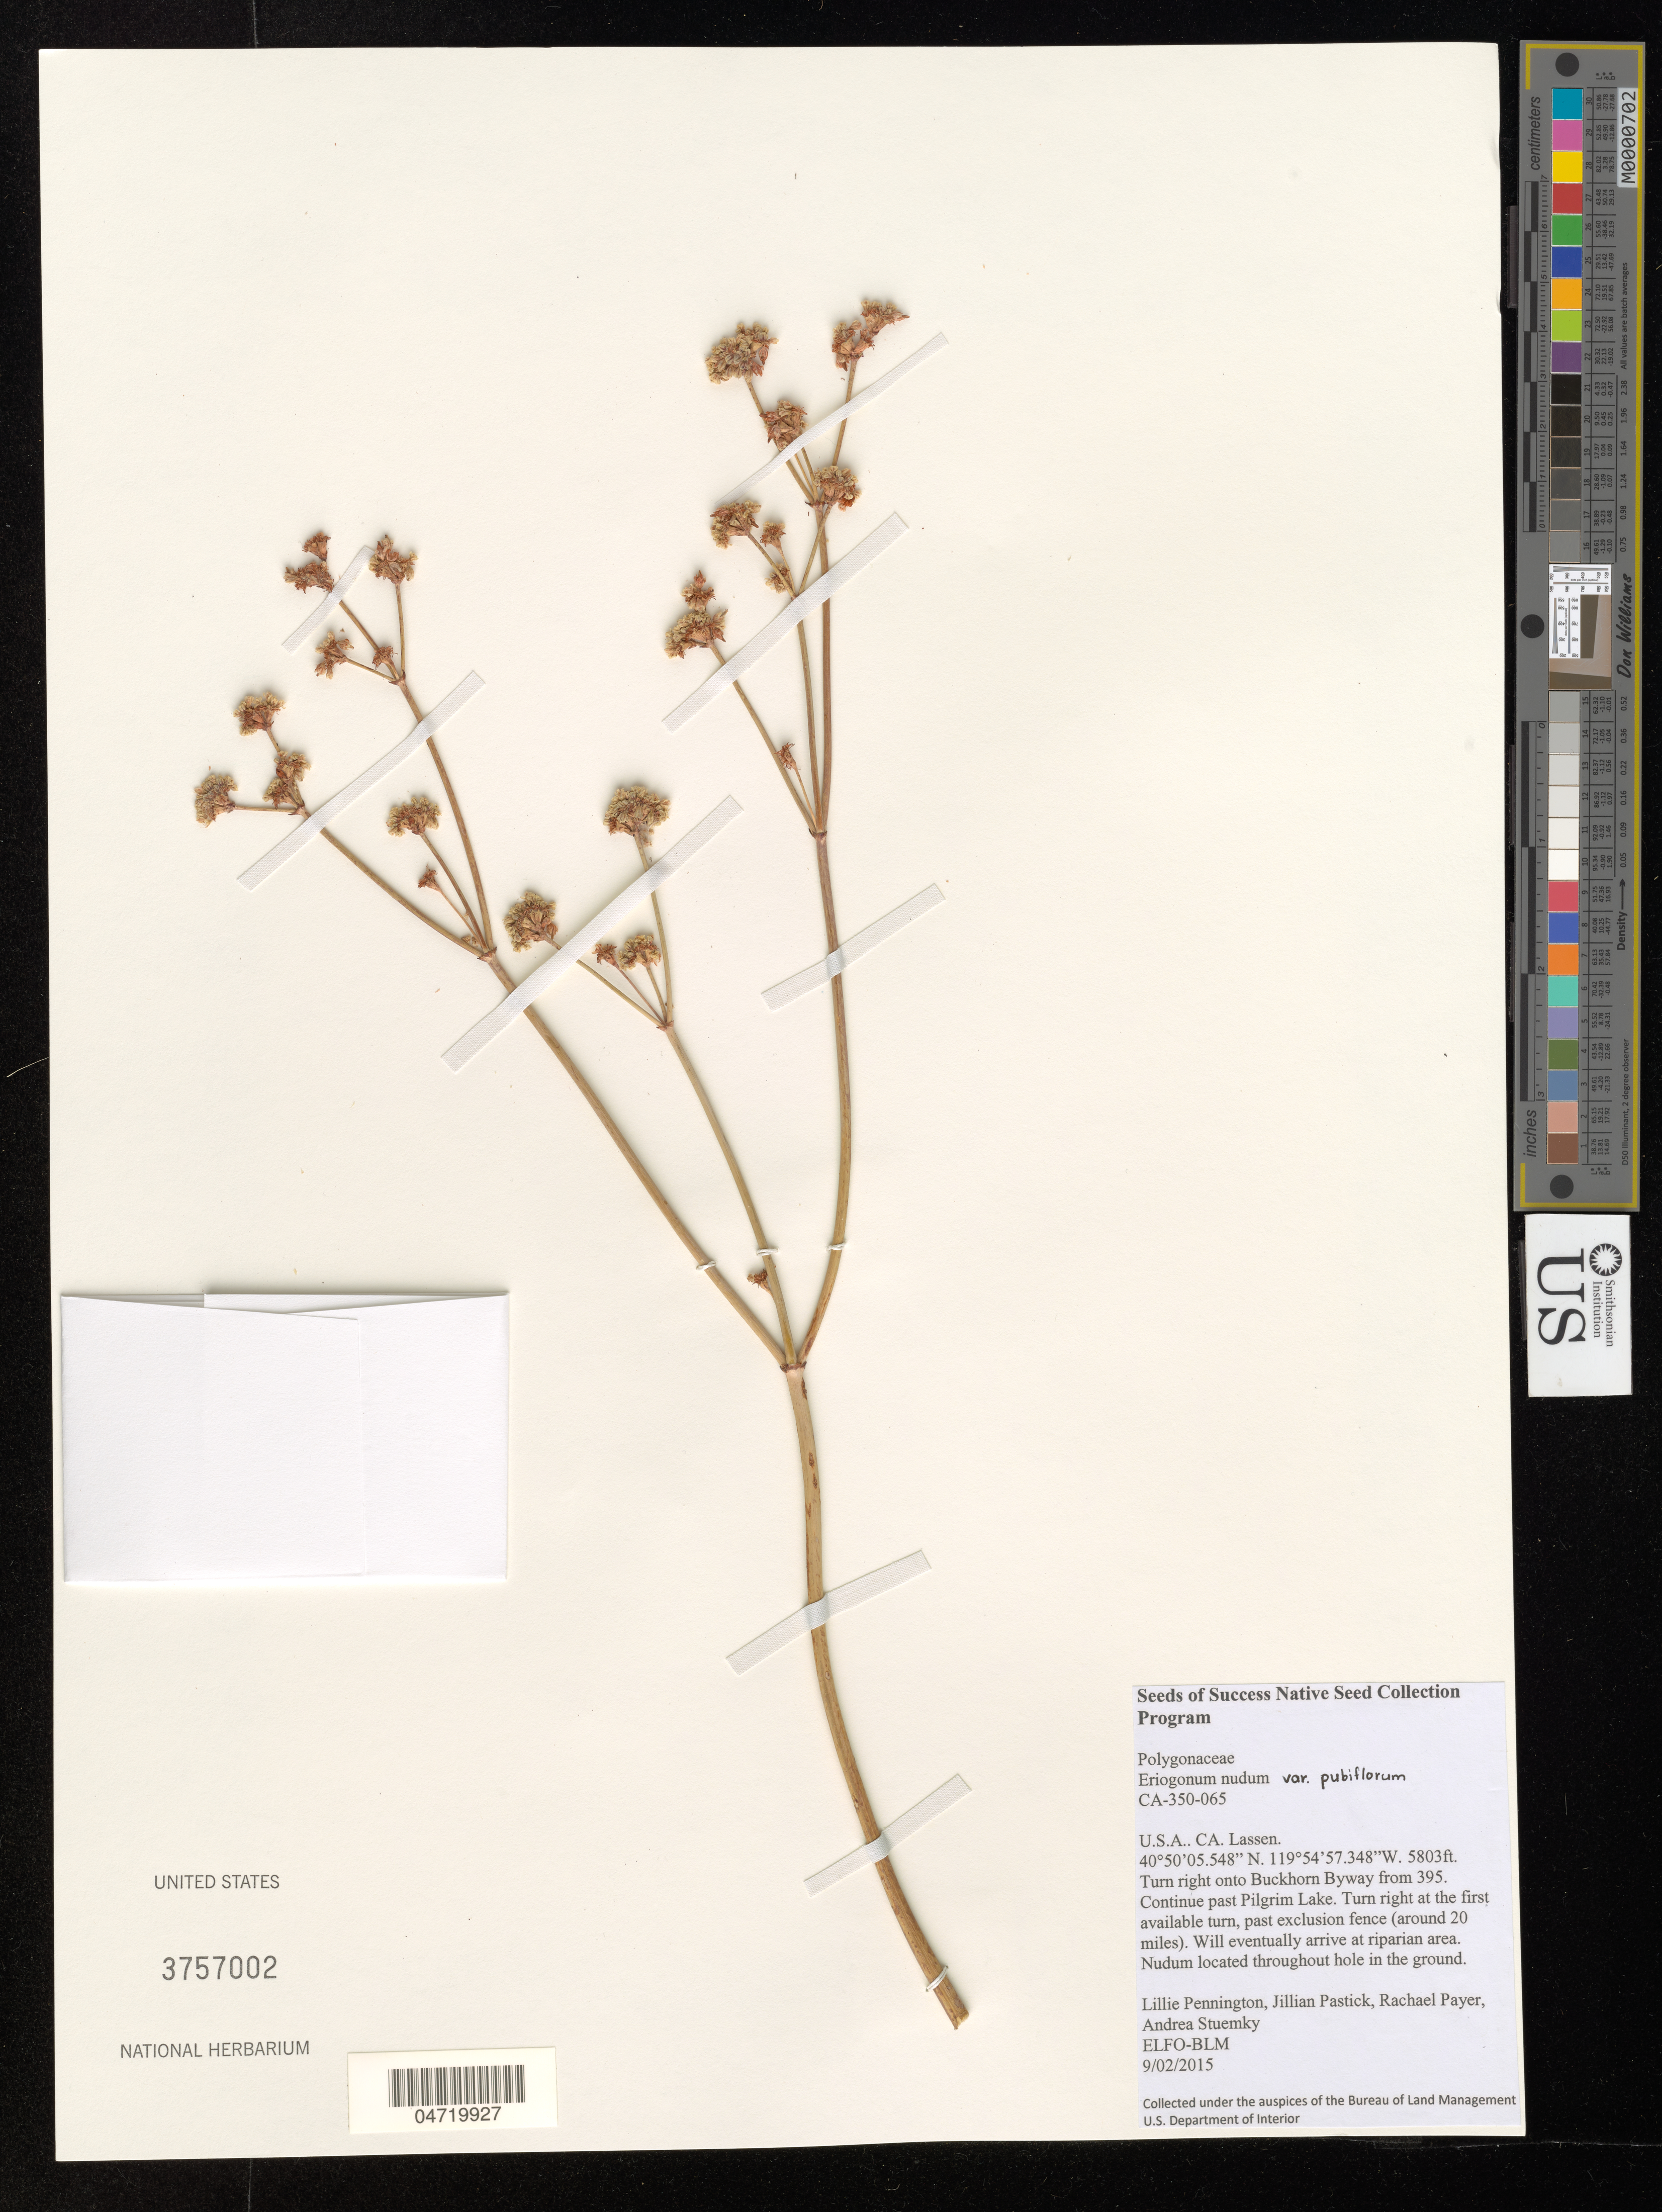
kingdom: Plantae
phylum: Tracheophyta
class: Magnoliopsida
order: Caryophyllales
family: Polygonaceae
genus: Eriogonum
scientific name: Eriogonum nudum var. pubiflorum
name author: Benth. in DC.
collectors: L. Pennington, J. Pastick, R. Payer & A. Stuemky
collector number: CA-350-065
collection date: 2015-09-02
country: United States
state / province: California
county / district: Lassen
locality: Lassen. Turn right onto Buckhorn Byway from 395. Continue past Pilgrim Lake. Turn right at the first available turn, past exclusion fence (around 20 miles). Will eventually arrive at riparian area. Nudum located throughout hole in the ground.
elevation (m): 1769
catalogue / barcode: US 3757002